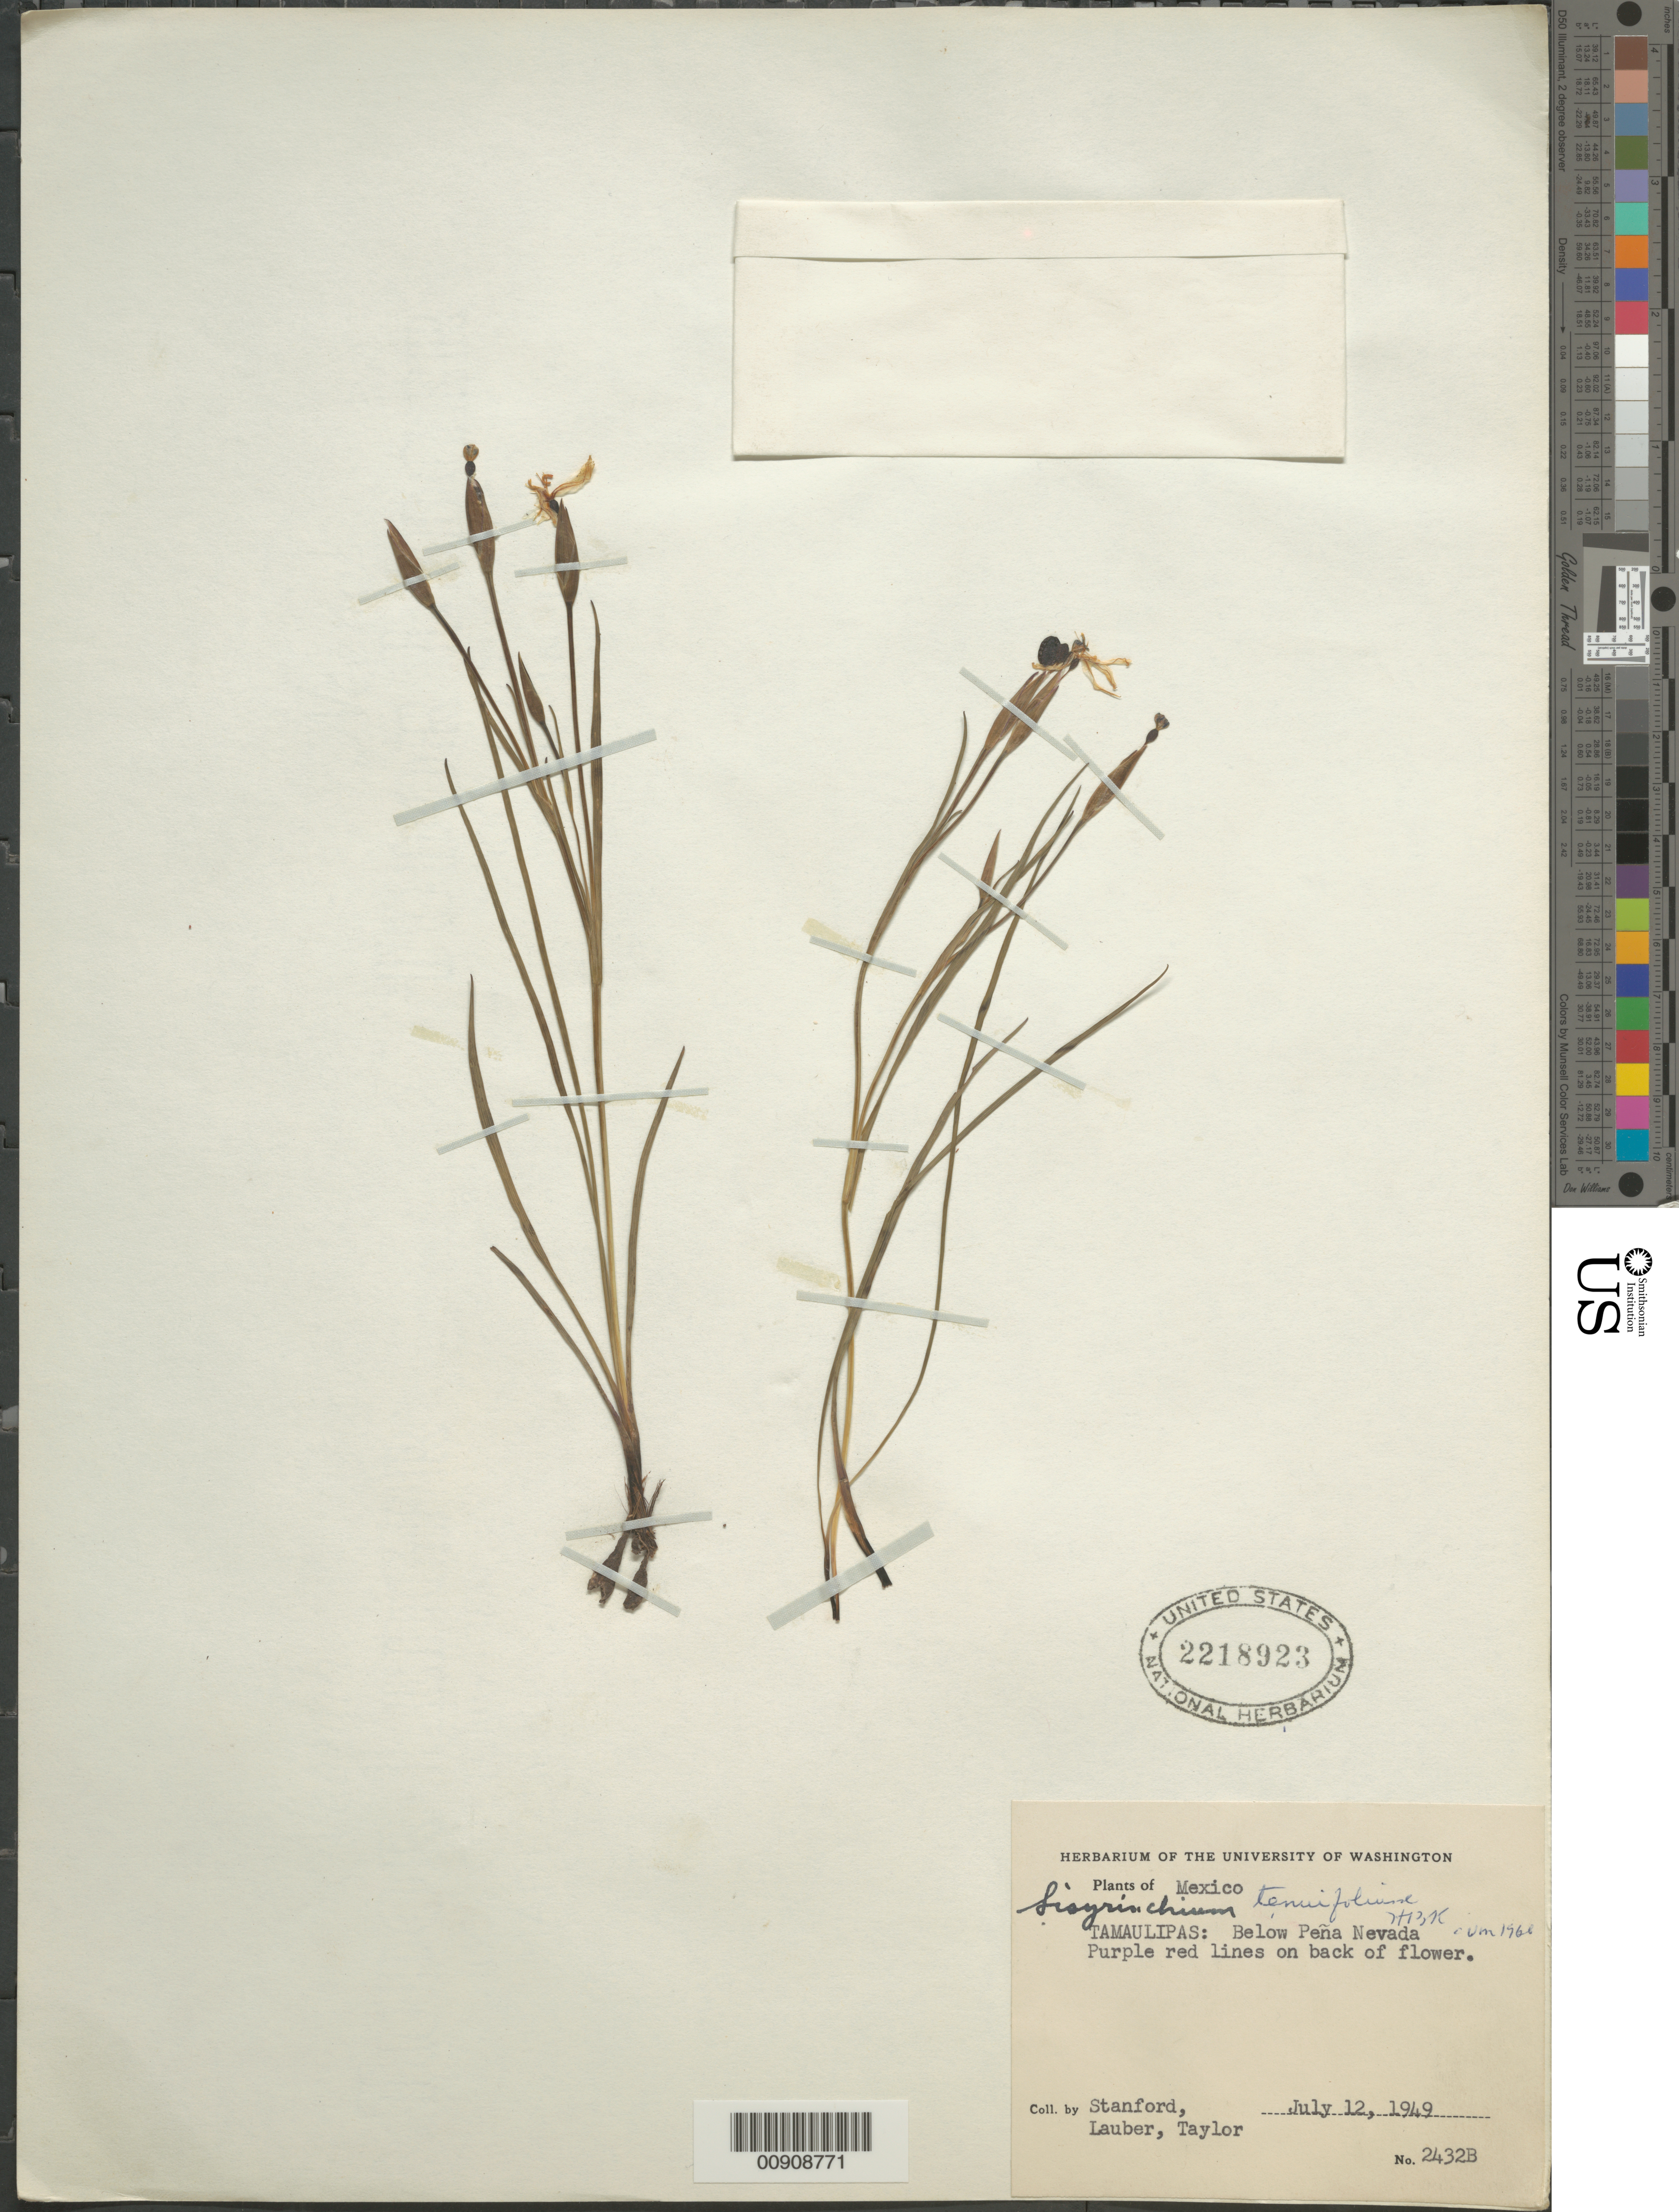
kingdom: Plantae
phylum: Tracheophyta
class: Liliopsida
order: Asparagales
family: Iridaceae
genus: Sisyrinchium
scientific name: Sisyrinchium tenuifolium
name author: Humb. & Bonpl. ex Willd.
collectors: -. Stanford, Lauber, -- & -- Taylor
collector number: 2432 B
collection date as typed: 12 Jul 1949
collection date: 1949-07-12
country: Mexico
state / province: Tamaulipas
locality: Tamaulipas: Below Peña Nevada.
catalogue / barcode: US 2218923